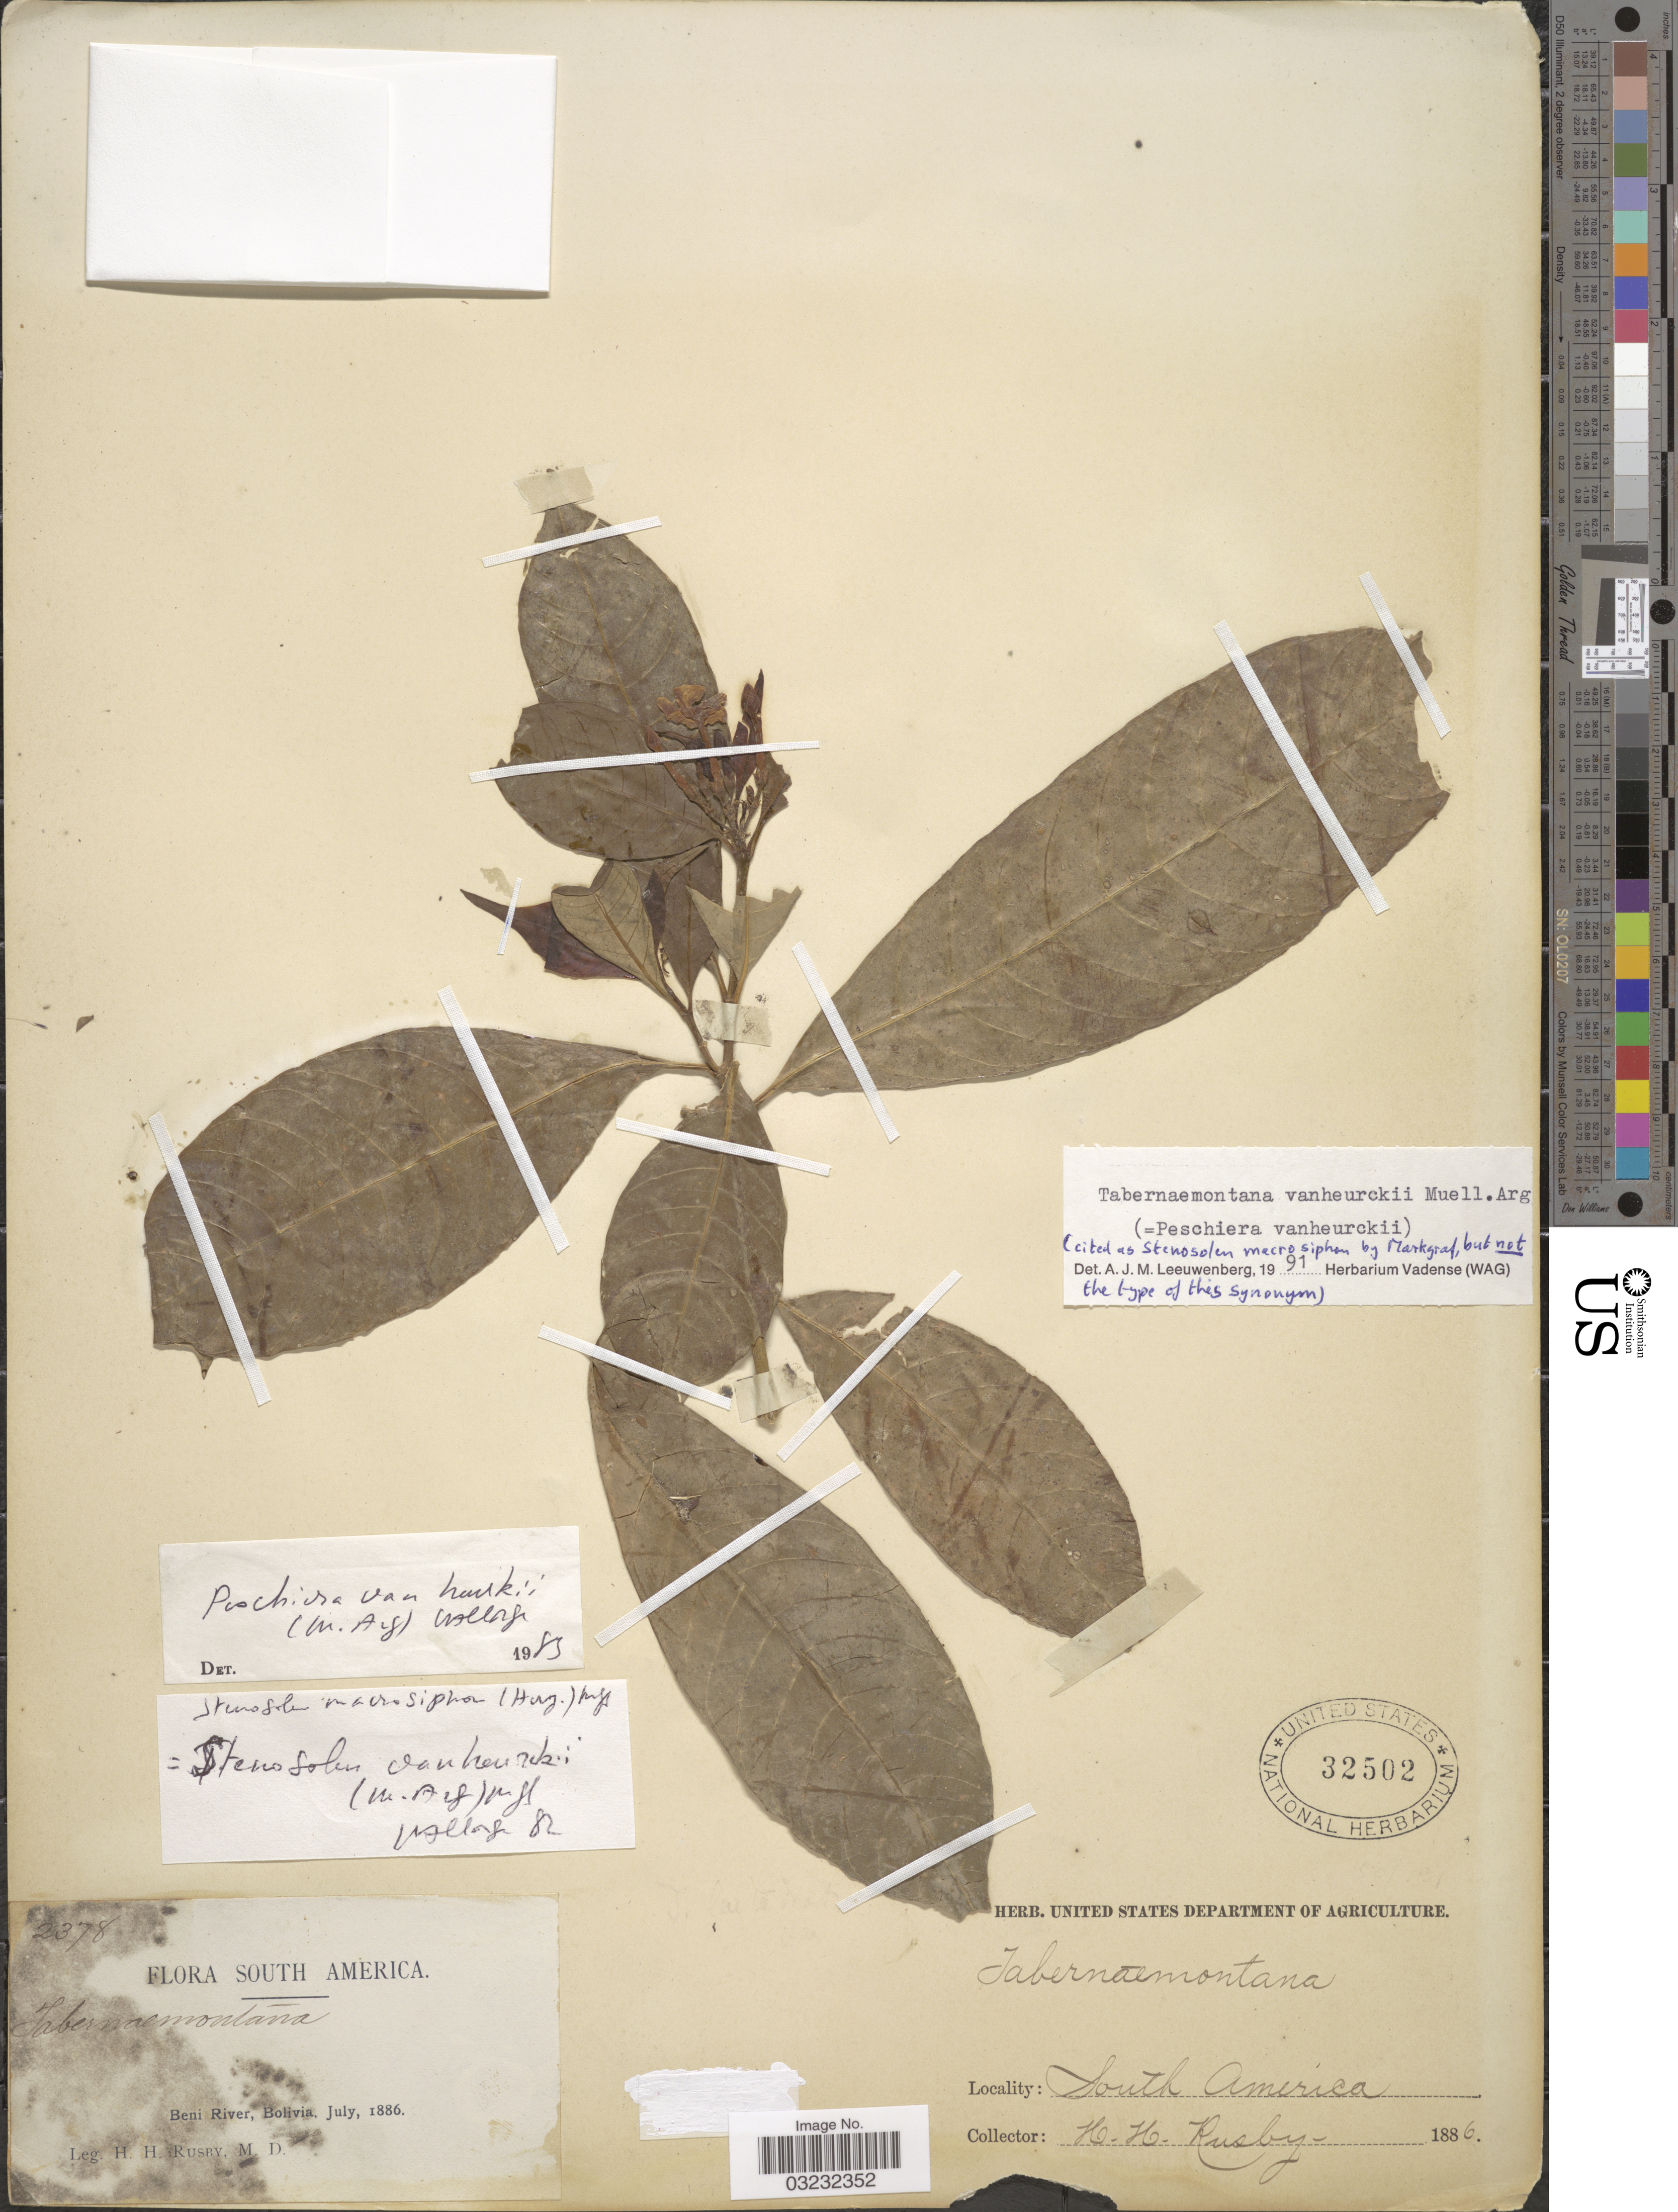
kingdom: Plantae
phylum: Tracheophyta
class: Magnoliopsida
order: Gentianales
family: Apocynaceae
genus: Tabernaemontana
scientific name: Tabernaemontana vanheurckii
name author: Müll. Arg.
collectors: H. H. Rusby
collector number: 2378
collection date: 1886-07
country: Bolivia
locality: Beni River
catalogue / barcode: US 32502